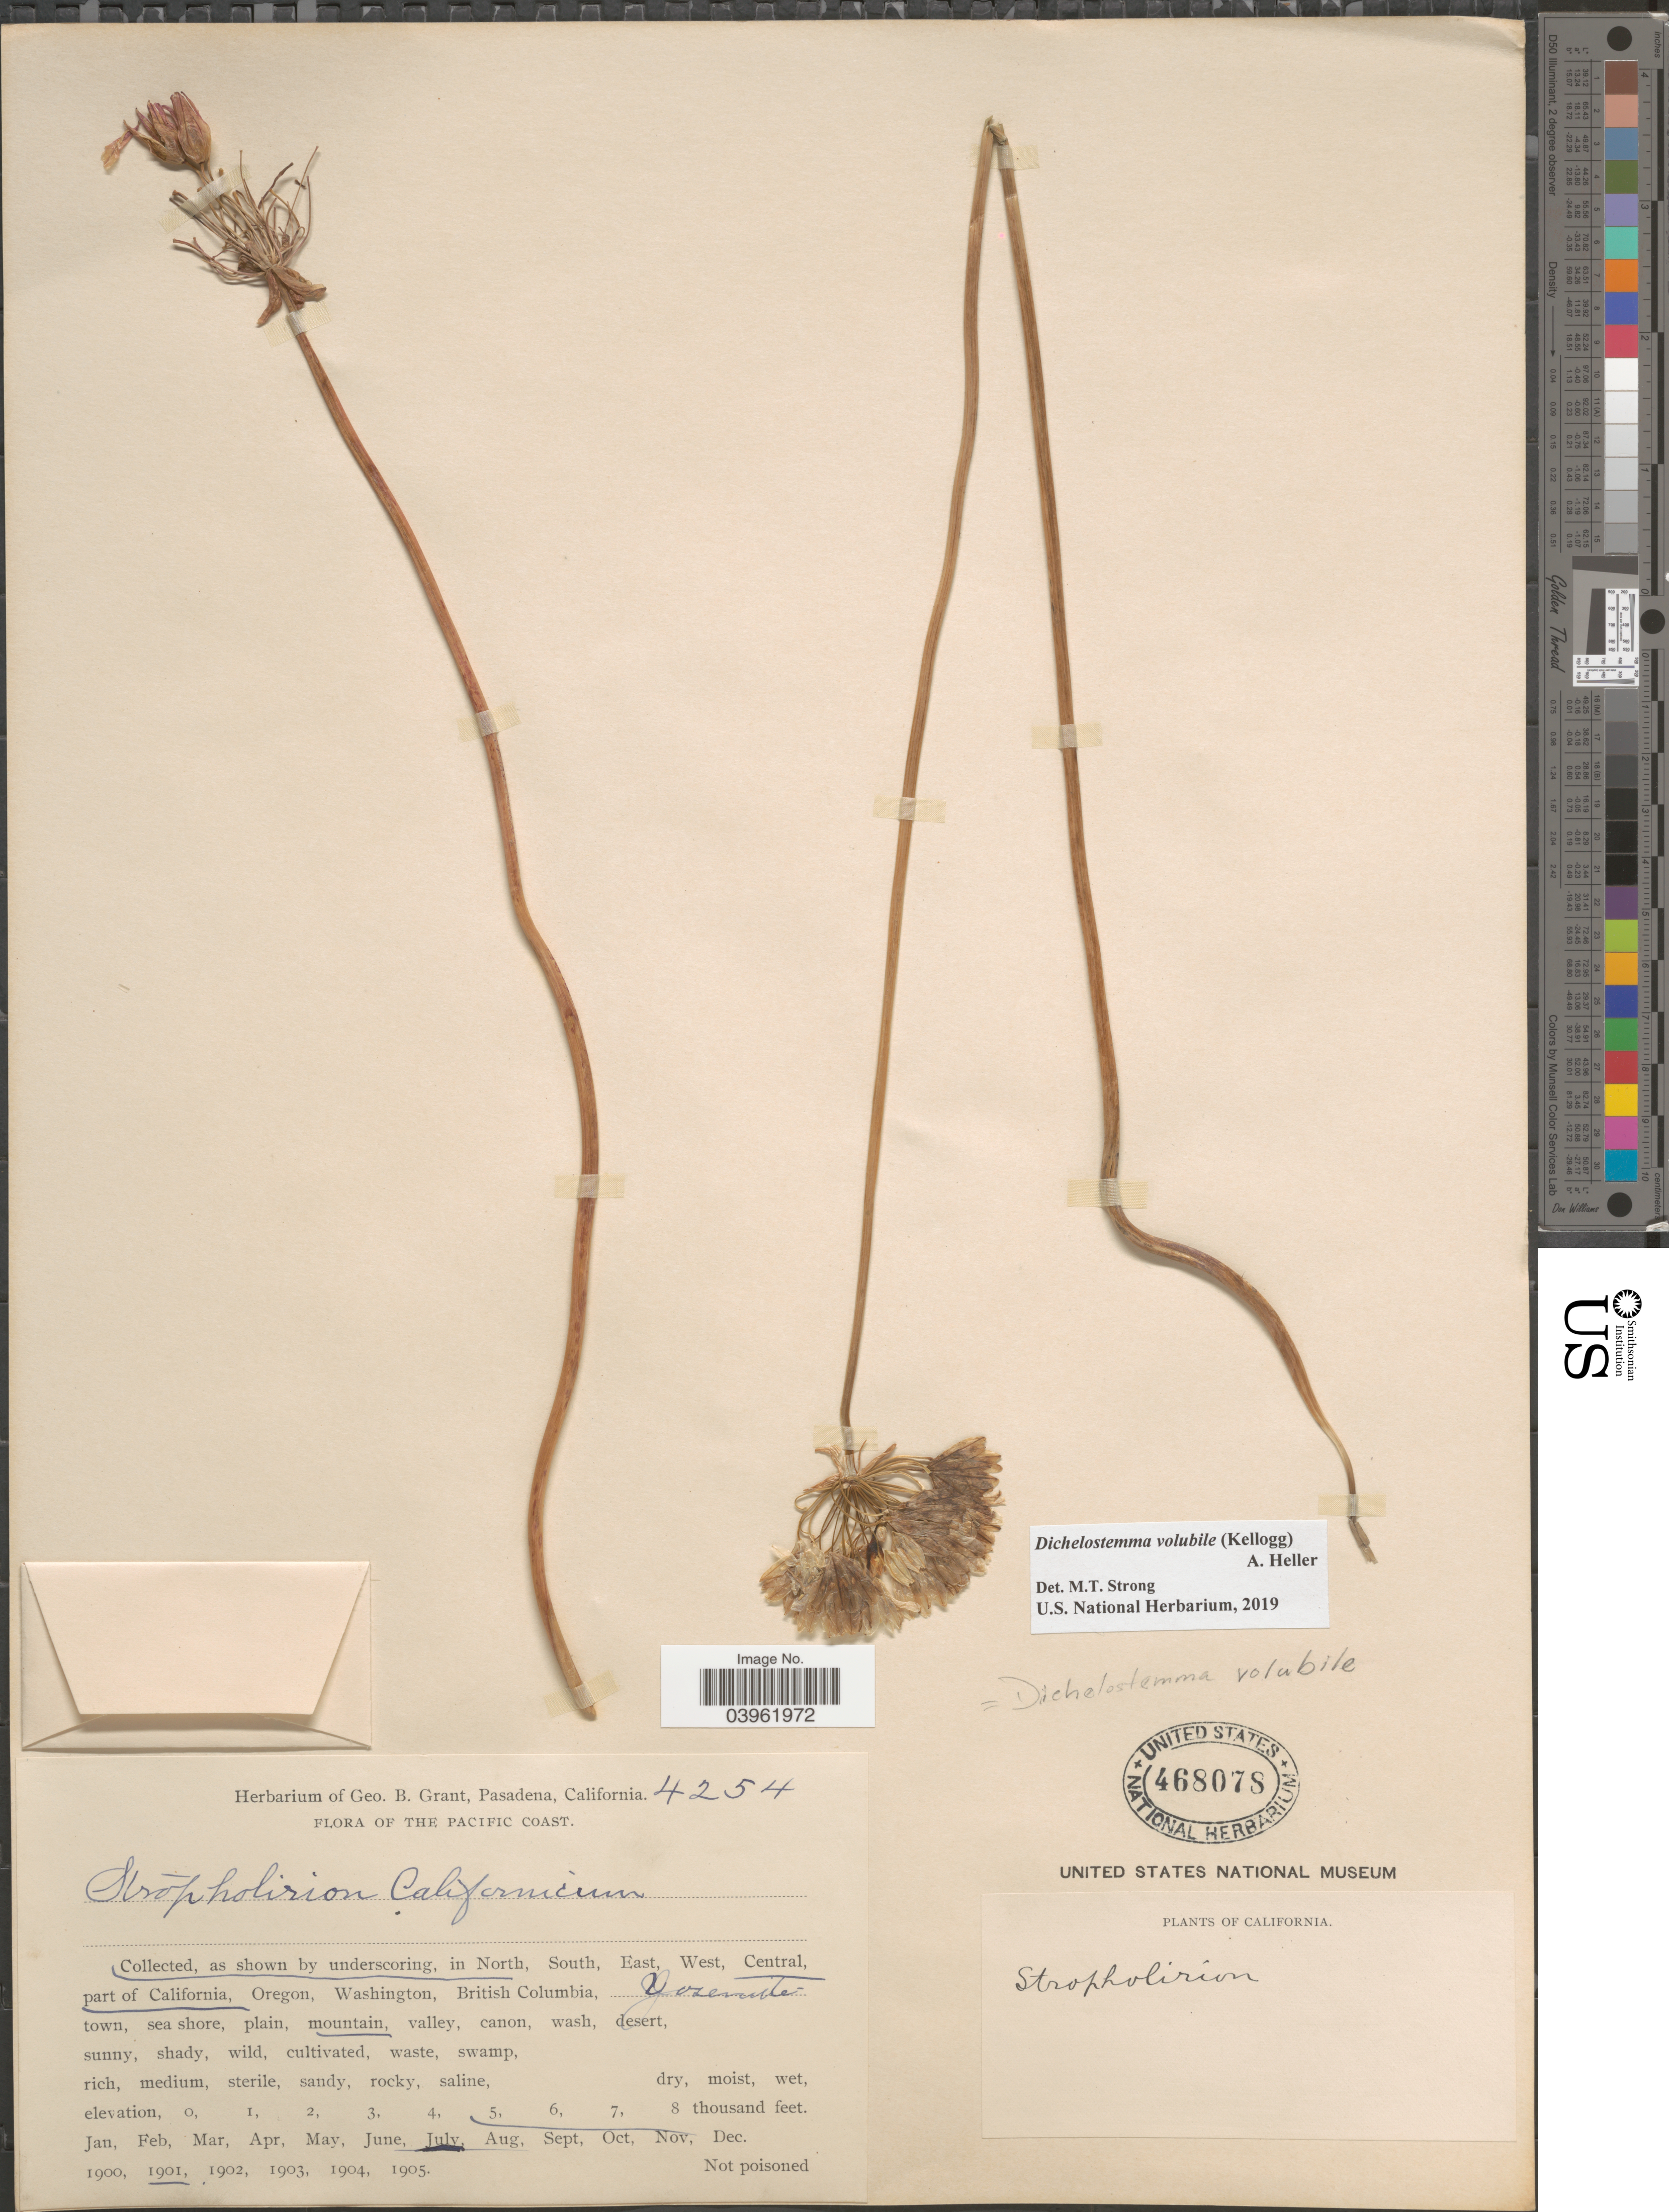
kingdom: Plantae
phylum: Tracheophyta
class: Liliopsida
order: Asparagales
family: Asparagaceae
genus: Dichelostemma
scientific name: Dichelostemma volubile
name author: A. Heller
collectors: ex herb. Geo. B. Grant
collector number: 4254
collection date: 1901-07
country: United States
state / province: California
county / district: Mariposa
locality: The Pacific Coast. in North, Central, part of California. Yosemite.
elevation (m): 1524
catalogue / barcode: US 468078